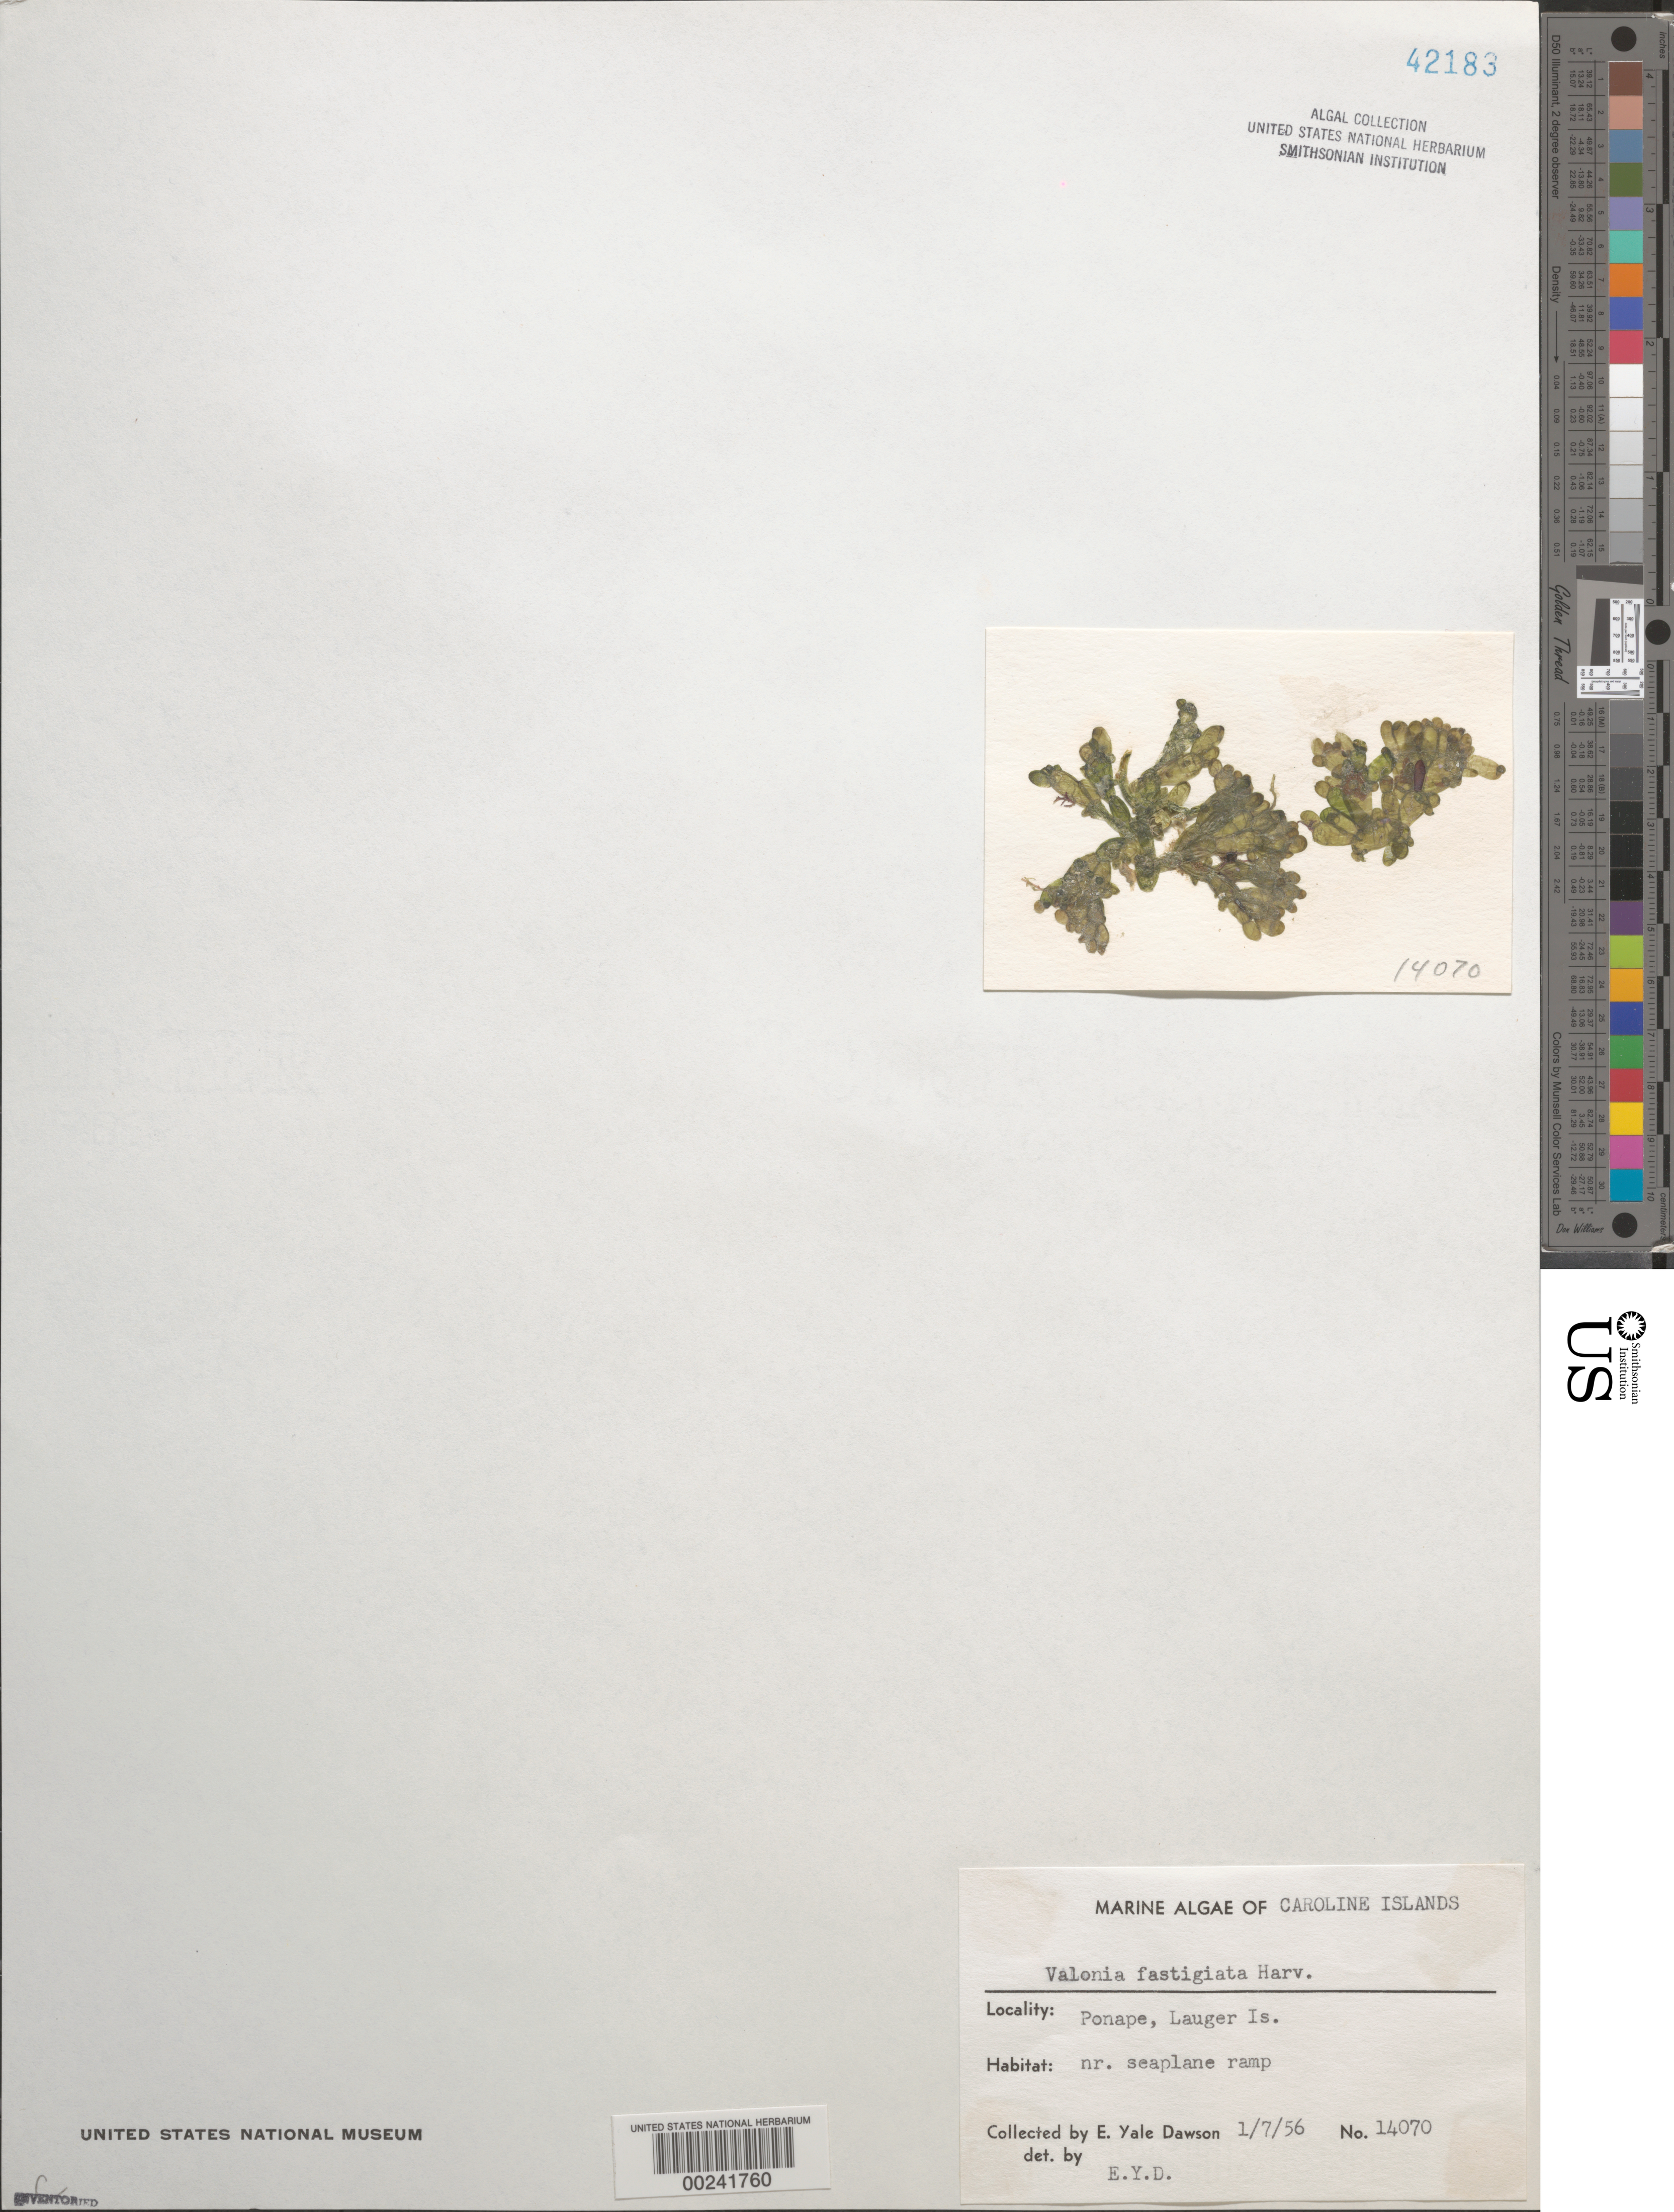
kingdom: Plantae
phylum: Chlorophyta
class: Ulvophyceae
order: Siphonocladales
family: Valoniaceae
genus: Valonia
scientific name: Valonia fastigiata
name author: Harv. ex J. Agardh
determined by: Dawson, E. Y.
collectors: E. Y. Dawson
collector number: EYD 14070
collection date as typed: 07 Jan 1956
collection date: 1956-01-07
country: Micronesia, Federated States of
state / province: Pohnpei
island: Lenger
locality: Langer [= Lenger I.]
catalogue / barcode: US 42183